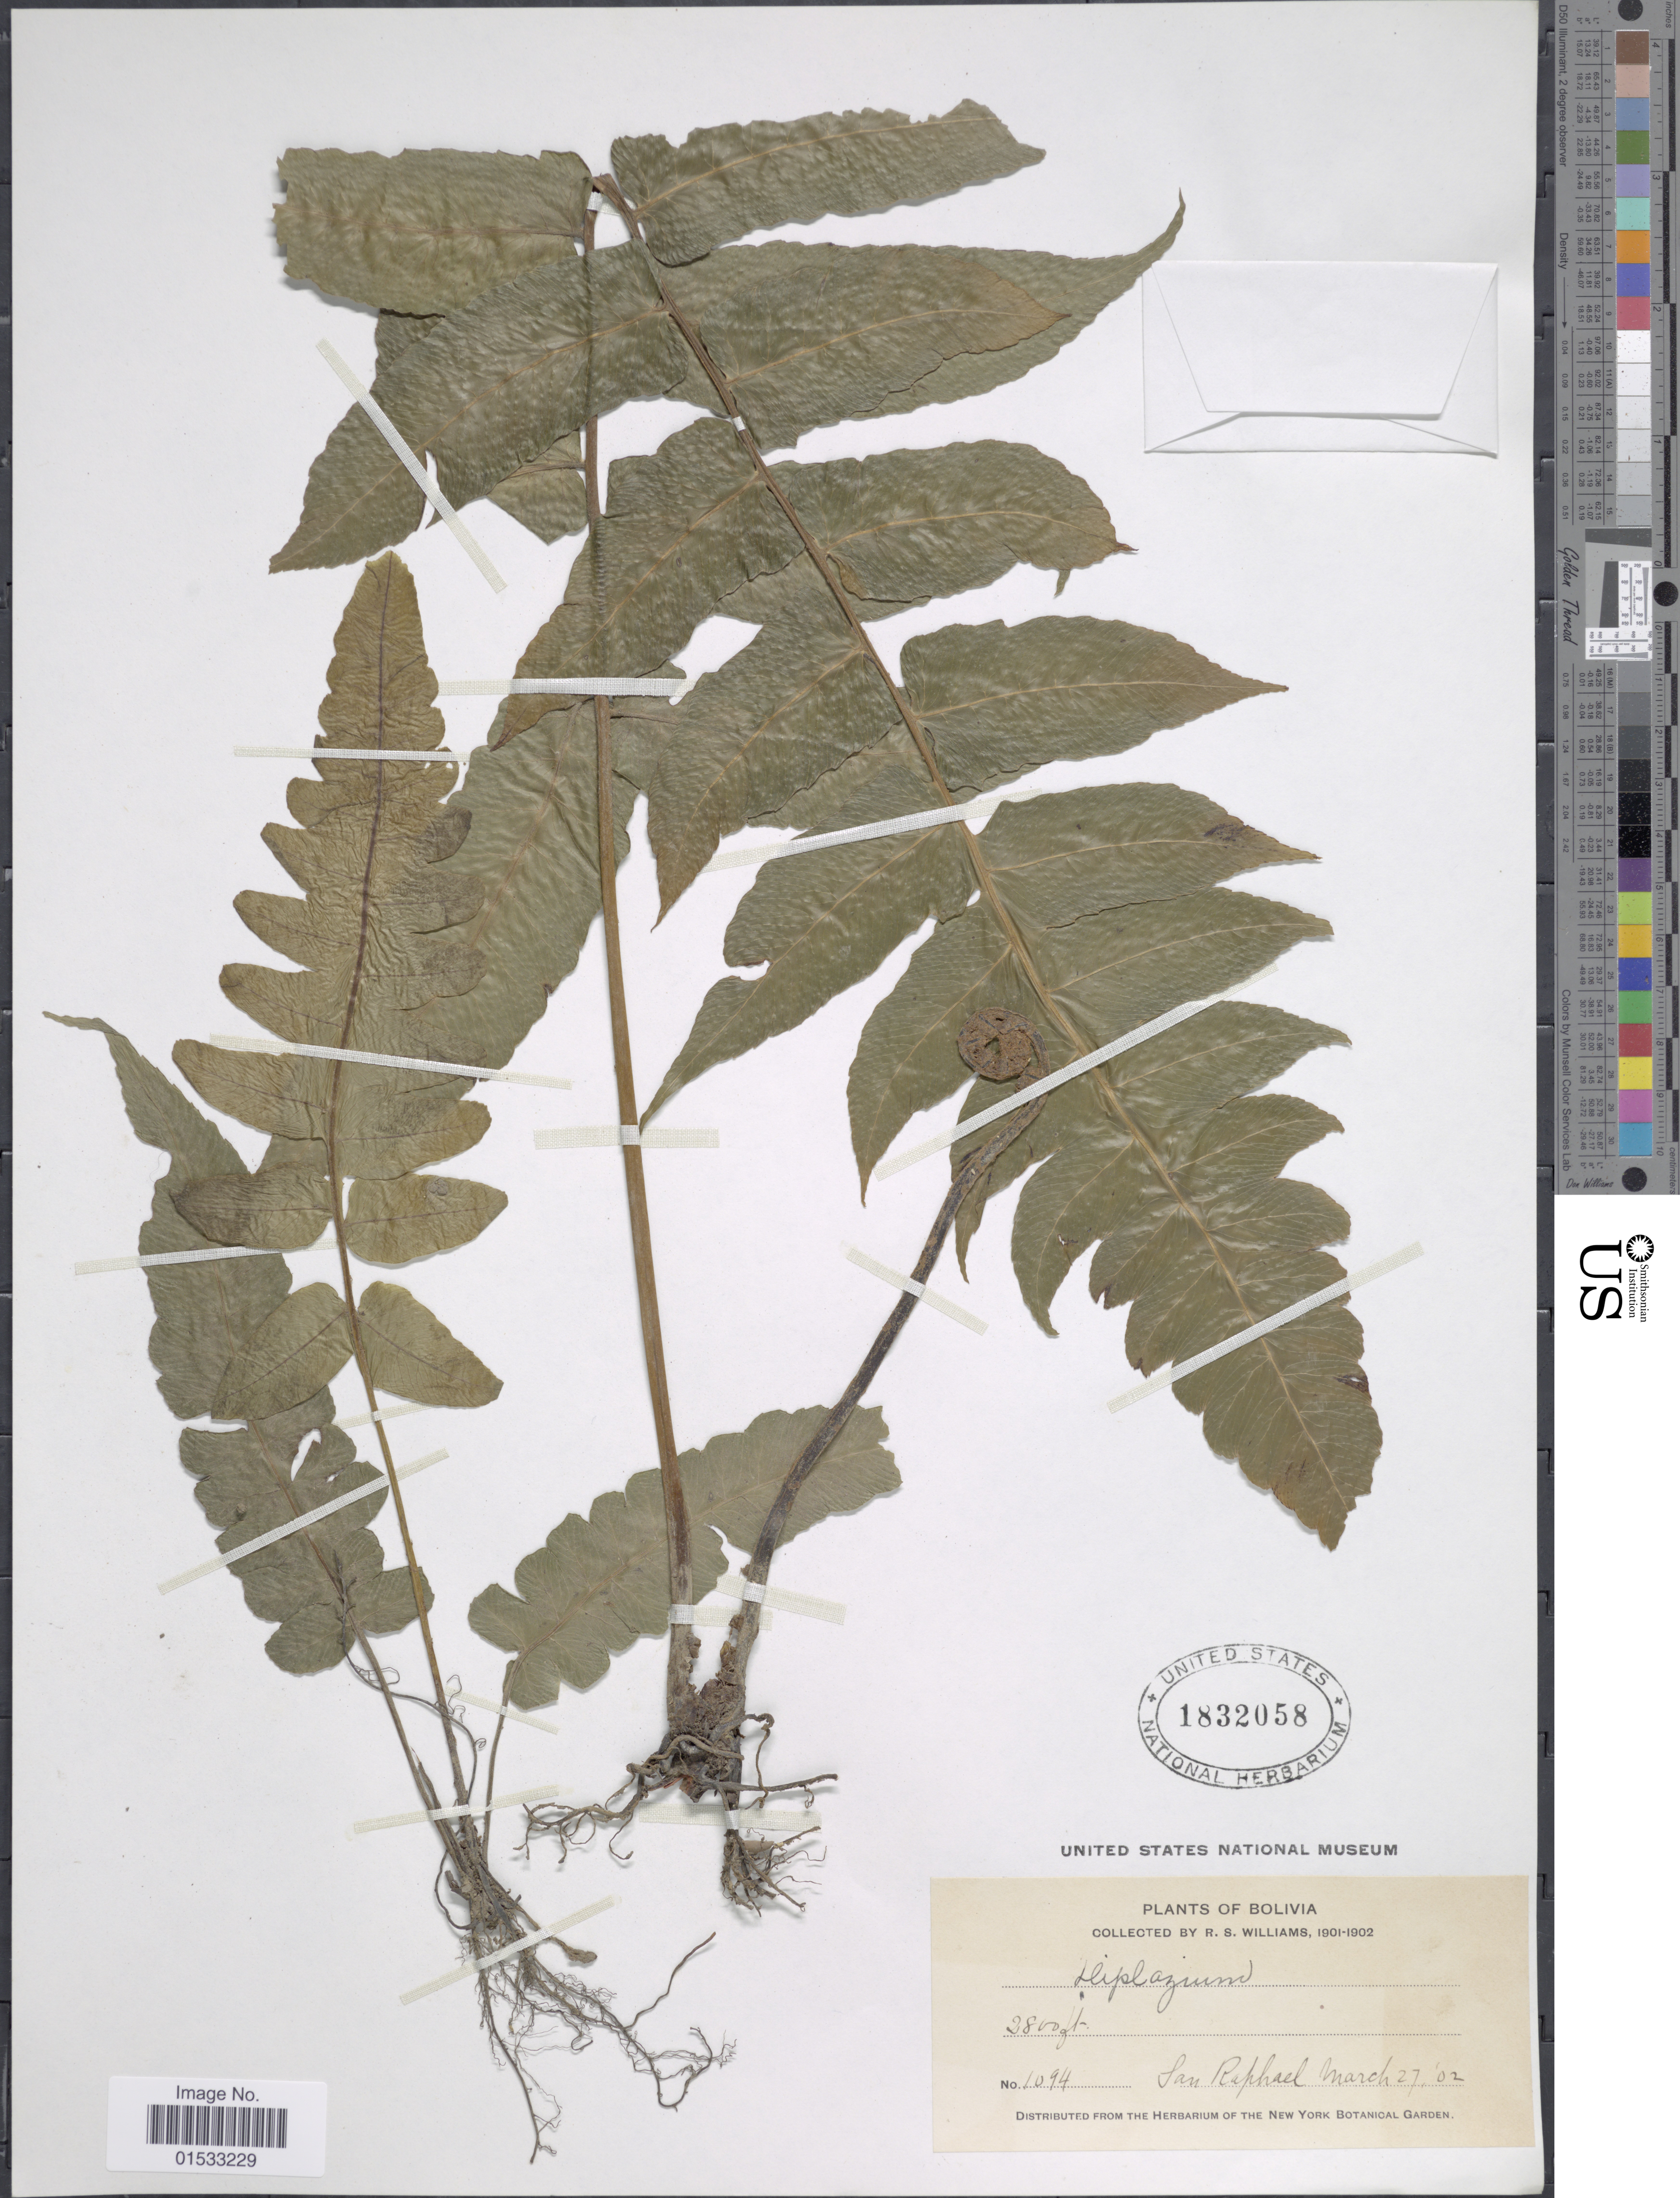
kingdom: Plantae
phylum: Tracheophyta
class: Polypodiopsida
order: Polypodiales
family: Athyriaceae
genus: Diplazium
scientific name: Diplazium sp.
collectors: R. S. Williams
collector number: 1094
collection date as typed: March 27, '02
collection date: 1902-03-27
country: Bolivia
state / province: La Paz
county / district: Franz Tamayo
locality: San Rafael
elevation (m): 853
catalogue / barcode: US 1832058